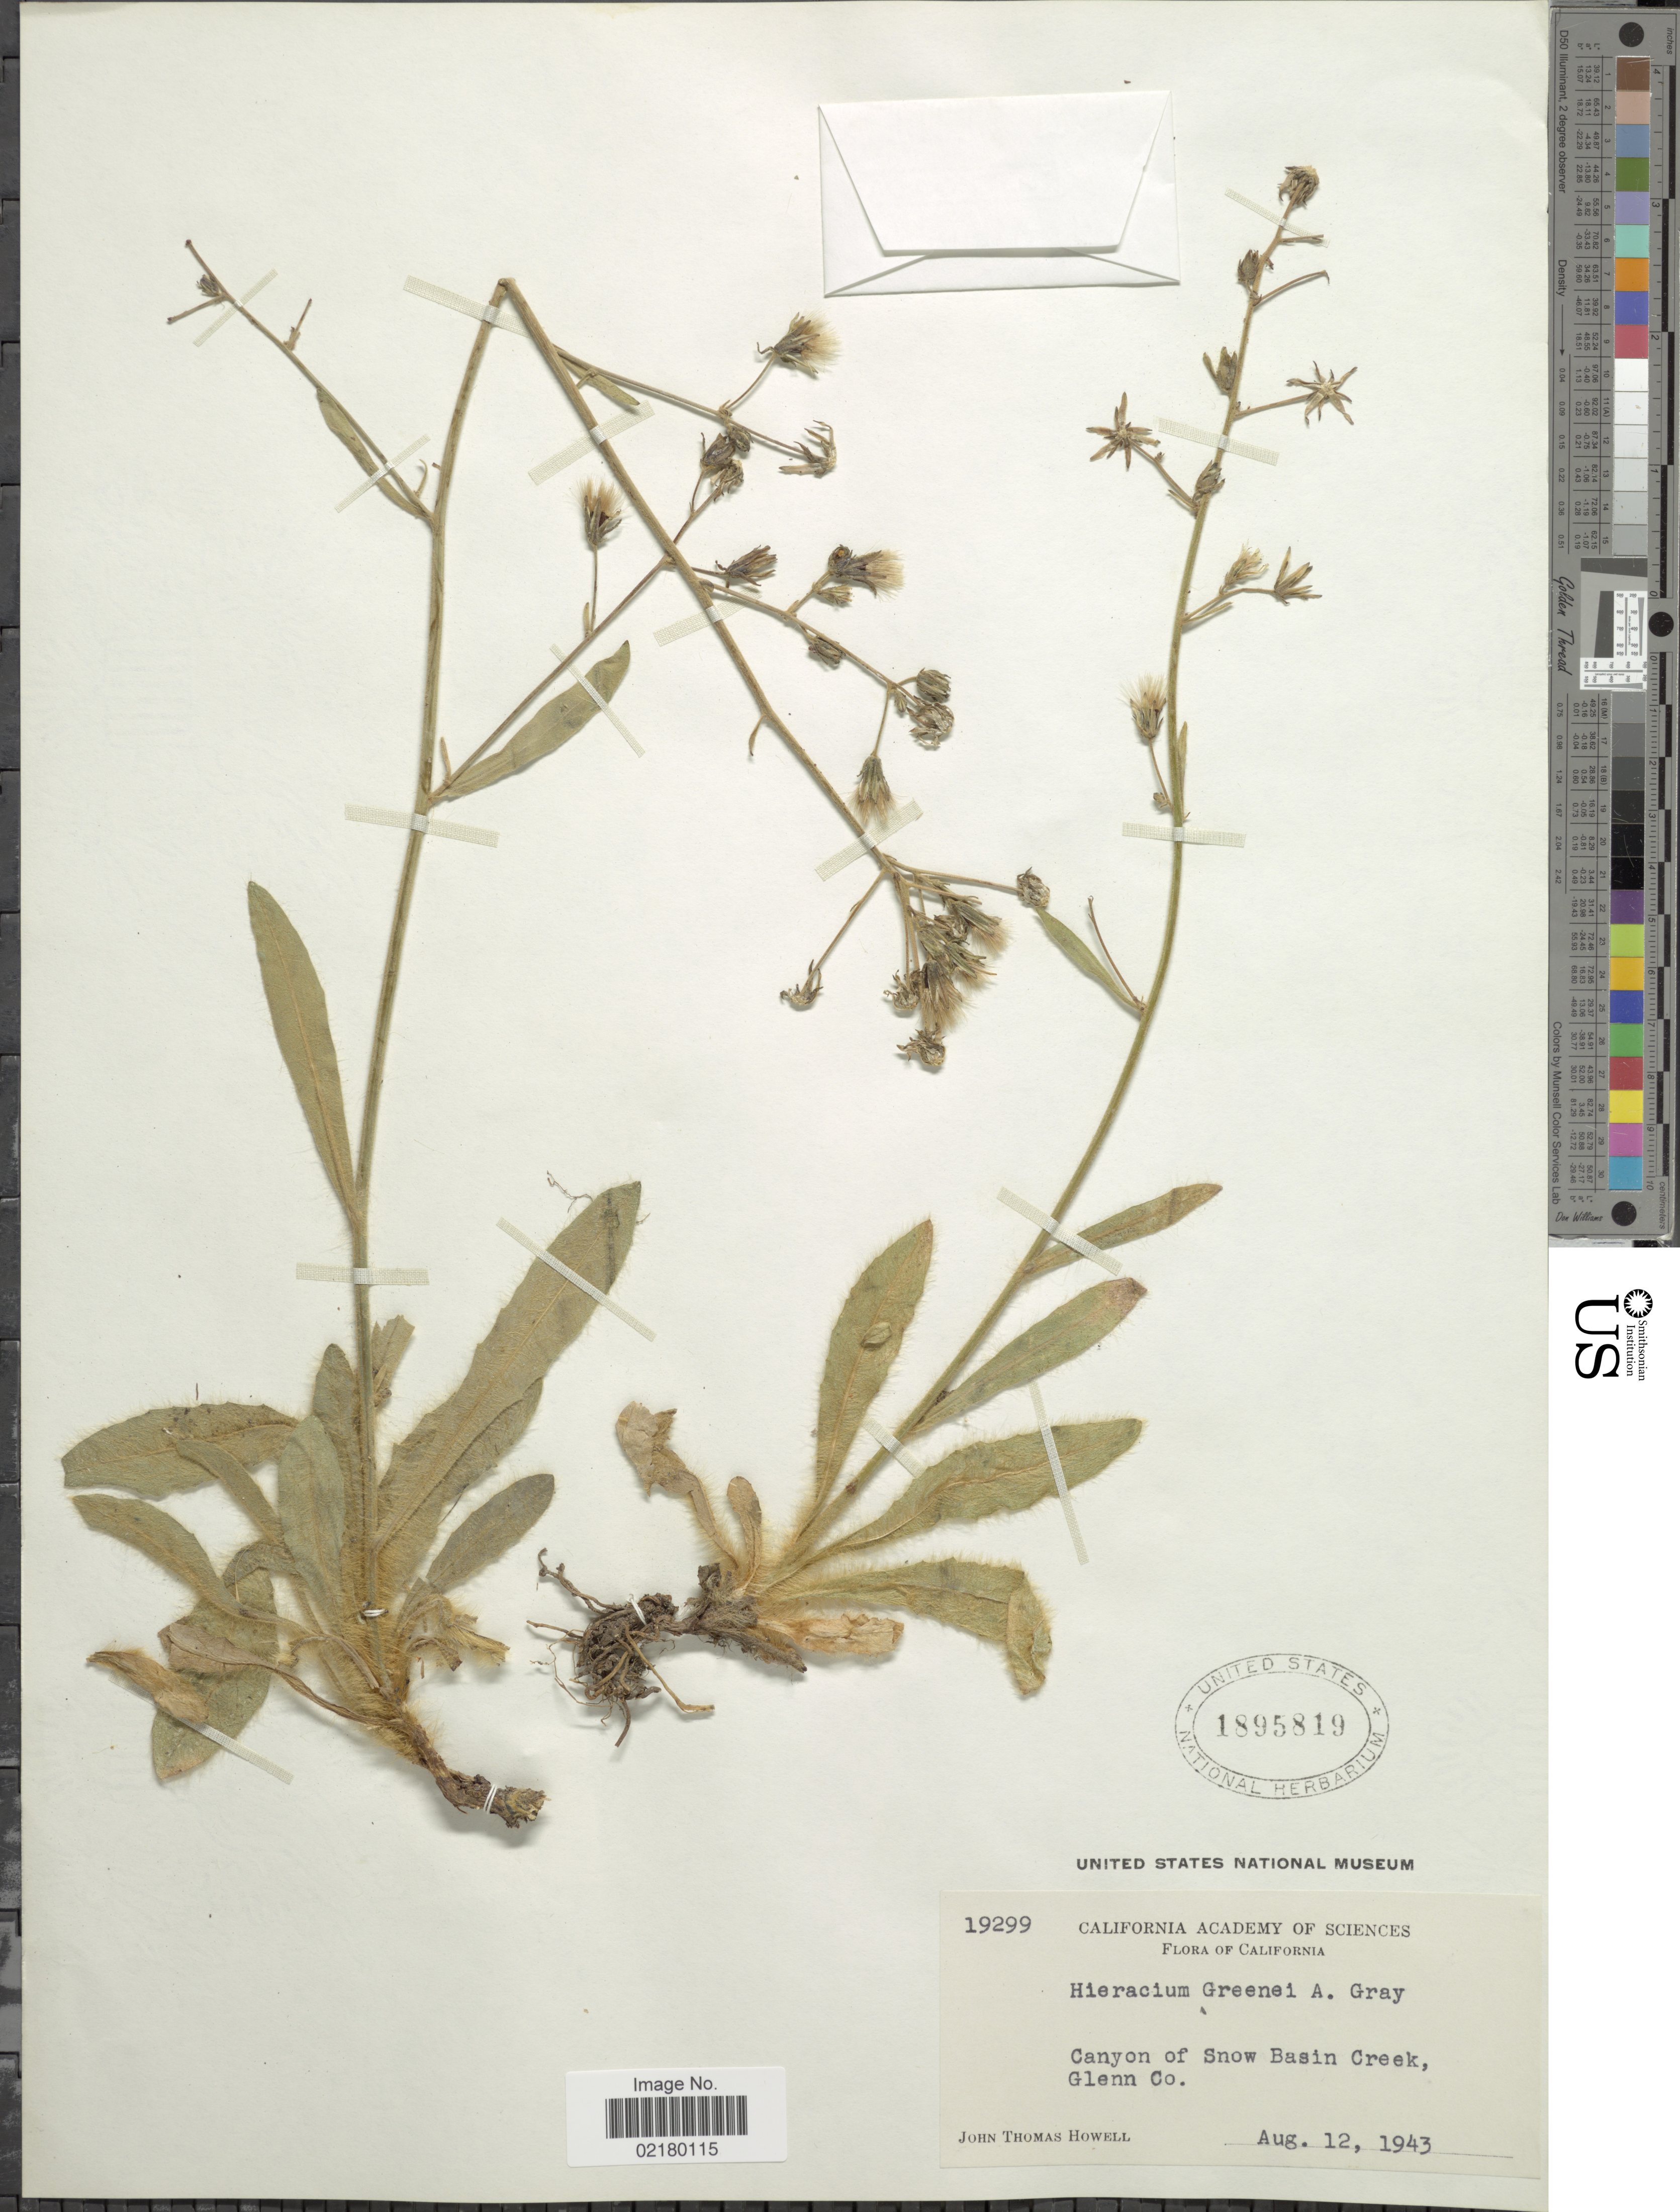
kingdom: Plantae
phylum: Tracheophyta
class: Magnoliopsida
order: Asterales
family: Asteraceae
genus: Hieracium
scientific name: Hieracium greenei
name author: A. Gray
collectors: J. T. Howell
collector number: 19299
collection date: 1943-08-12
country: United States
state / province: California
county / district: Glenn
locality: Canyon of Snow Basin Creek, Glenn Co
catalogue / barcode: US 1895819